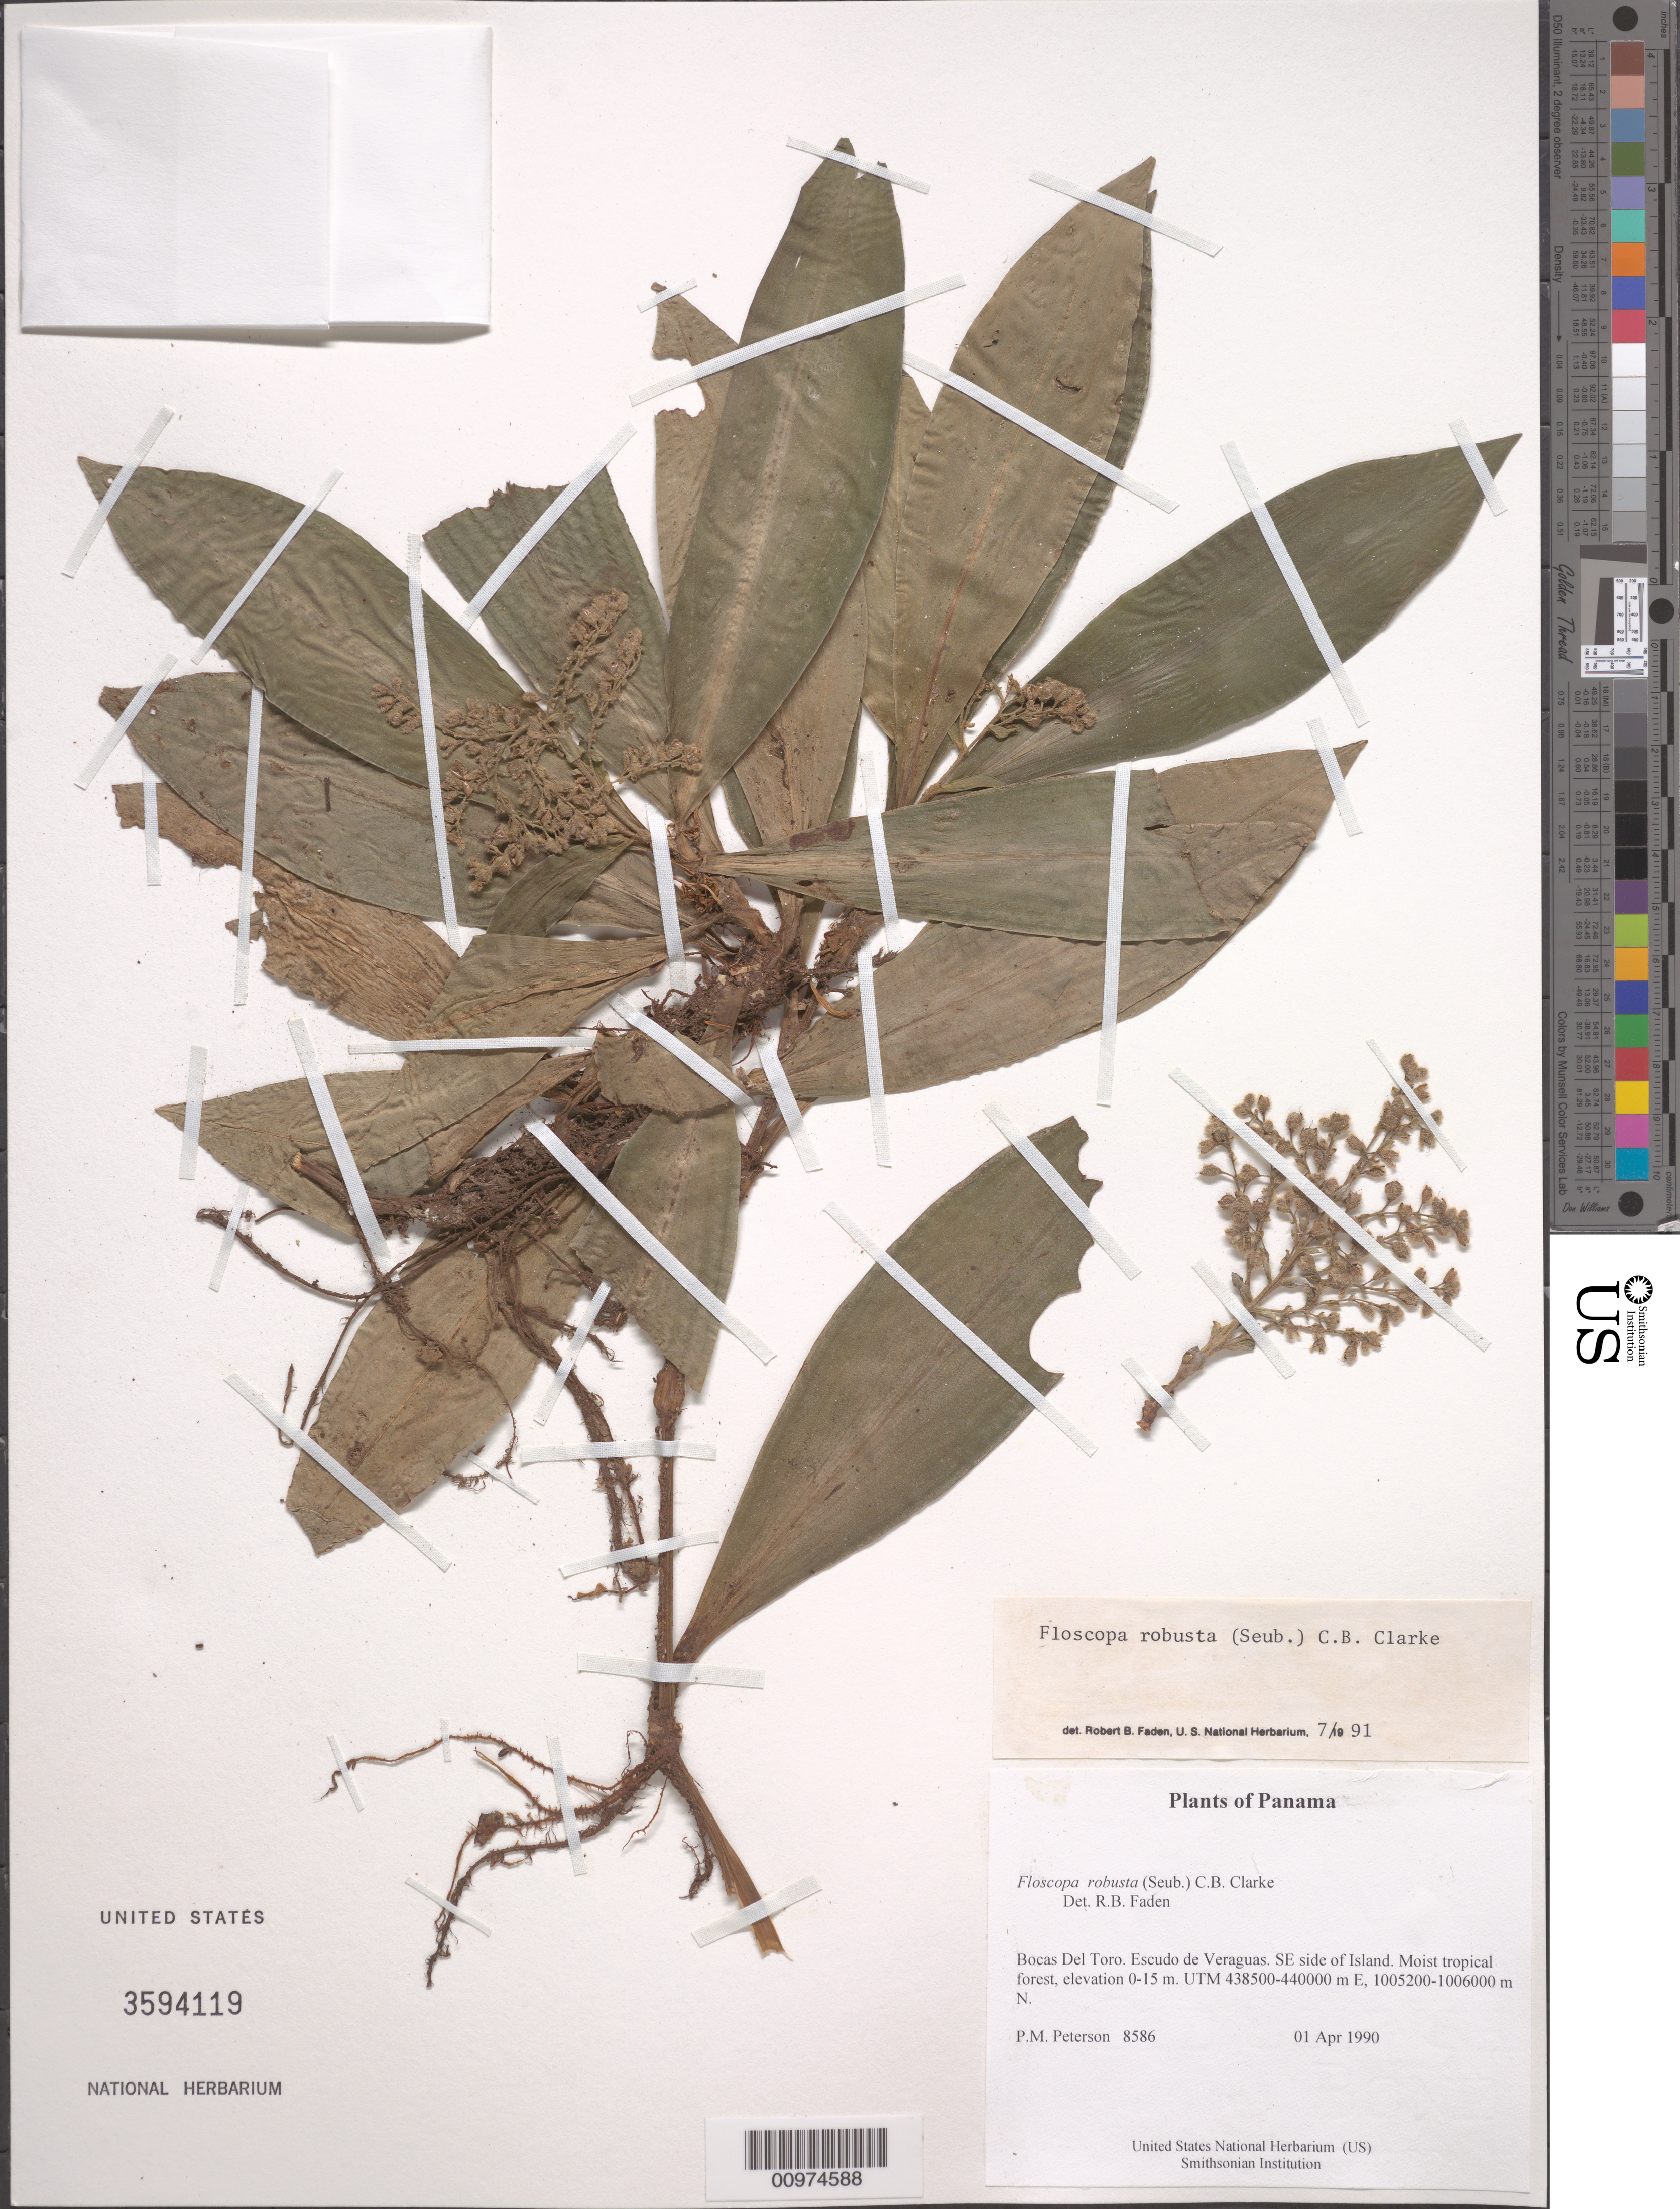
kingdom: Plantae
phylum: Tracheophyta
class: Liliopsida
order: Commelinales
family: Commelinaceae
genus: Floscopa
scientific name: Floscopa robusta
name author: (Seub.) C.B. Clarke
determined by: Faden, Robert B., (US), Smithsonian Institution - National Museum of Natural History (UNITED STATES)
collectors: P. M. Peterson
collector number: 8586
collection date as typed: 01 Apr 1990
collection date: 1990-04-01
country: Panama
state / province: Bocas del Toro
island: Escudo de Veraguas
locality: SE side of Island. Moist tropical forest, UTM 438500-440000 m E, 1005200-1006000 m N.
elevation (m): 5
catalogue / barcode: US 3594119